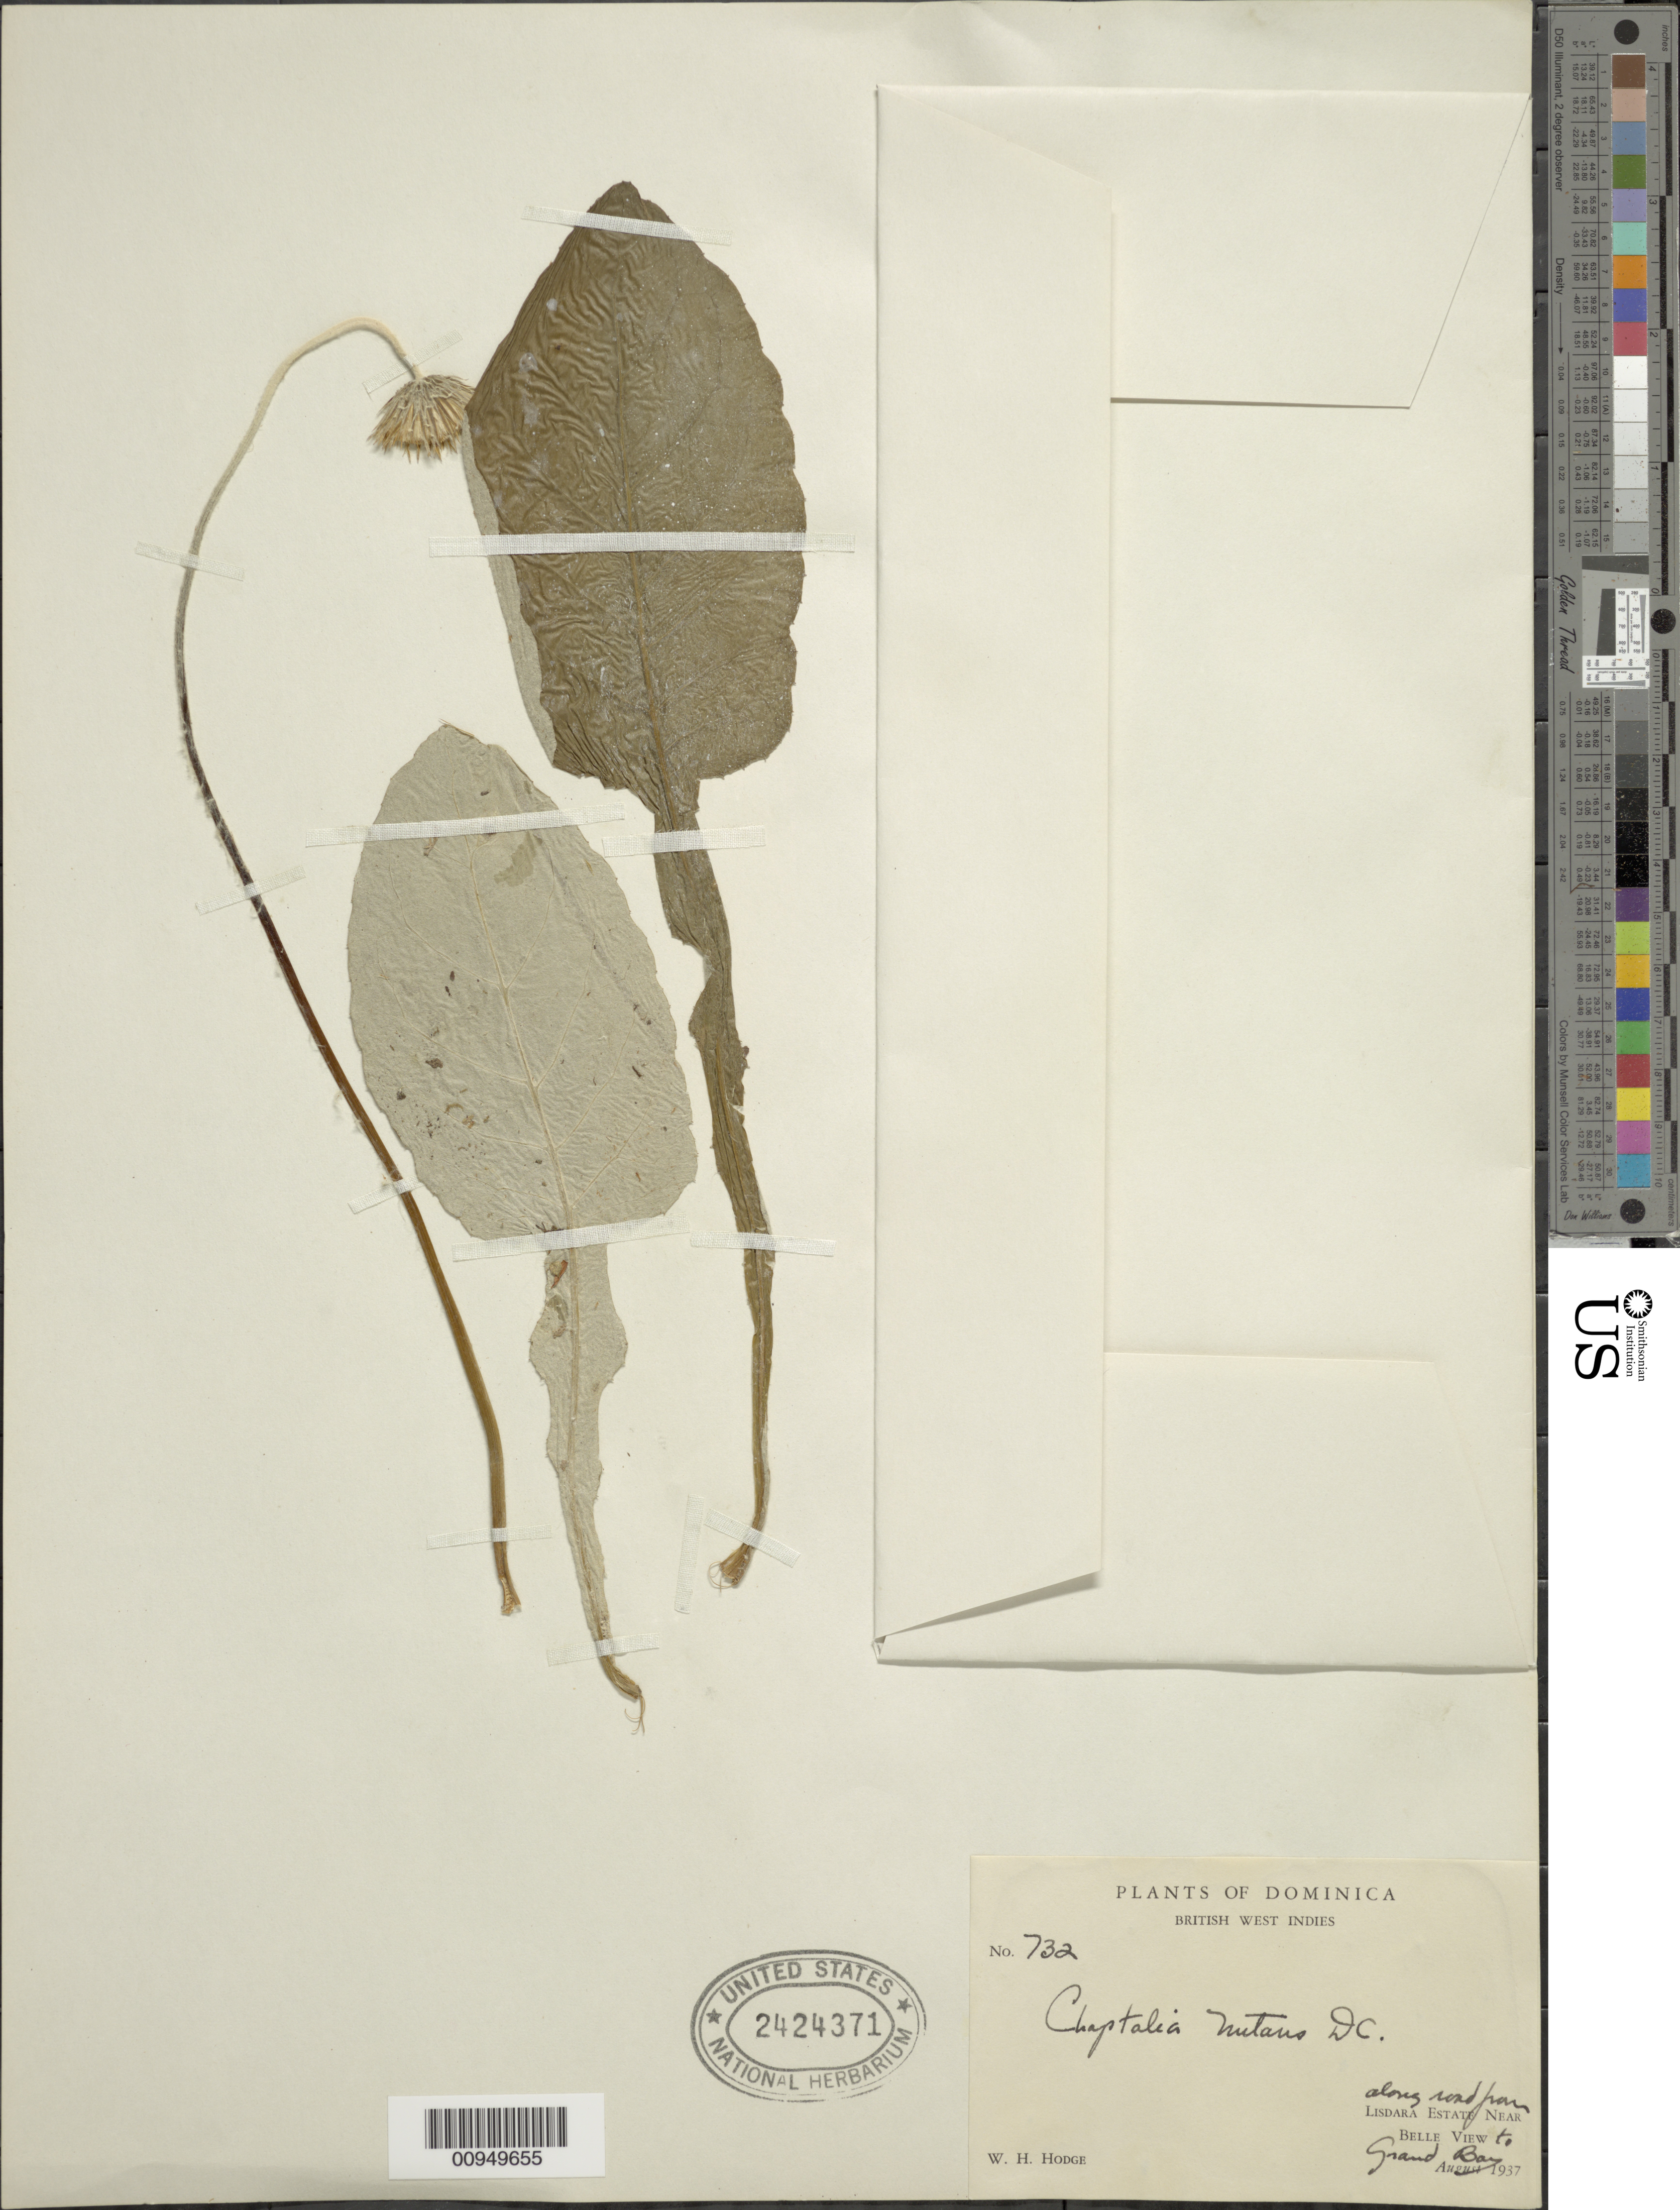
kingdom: Plantae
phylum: Tracheophyta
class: Magnoliopsida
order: Asterales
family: Asteraceae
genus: Chaptalia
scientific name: Chaptalia nutans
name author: (L.) Pol.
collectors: W. Hodge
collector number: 732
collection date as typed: Aug 1937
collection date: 1937-08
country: Dominica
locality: Along road from Lisdara Estate near Belle View to Grand Bay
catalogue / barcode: US 2424371